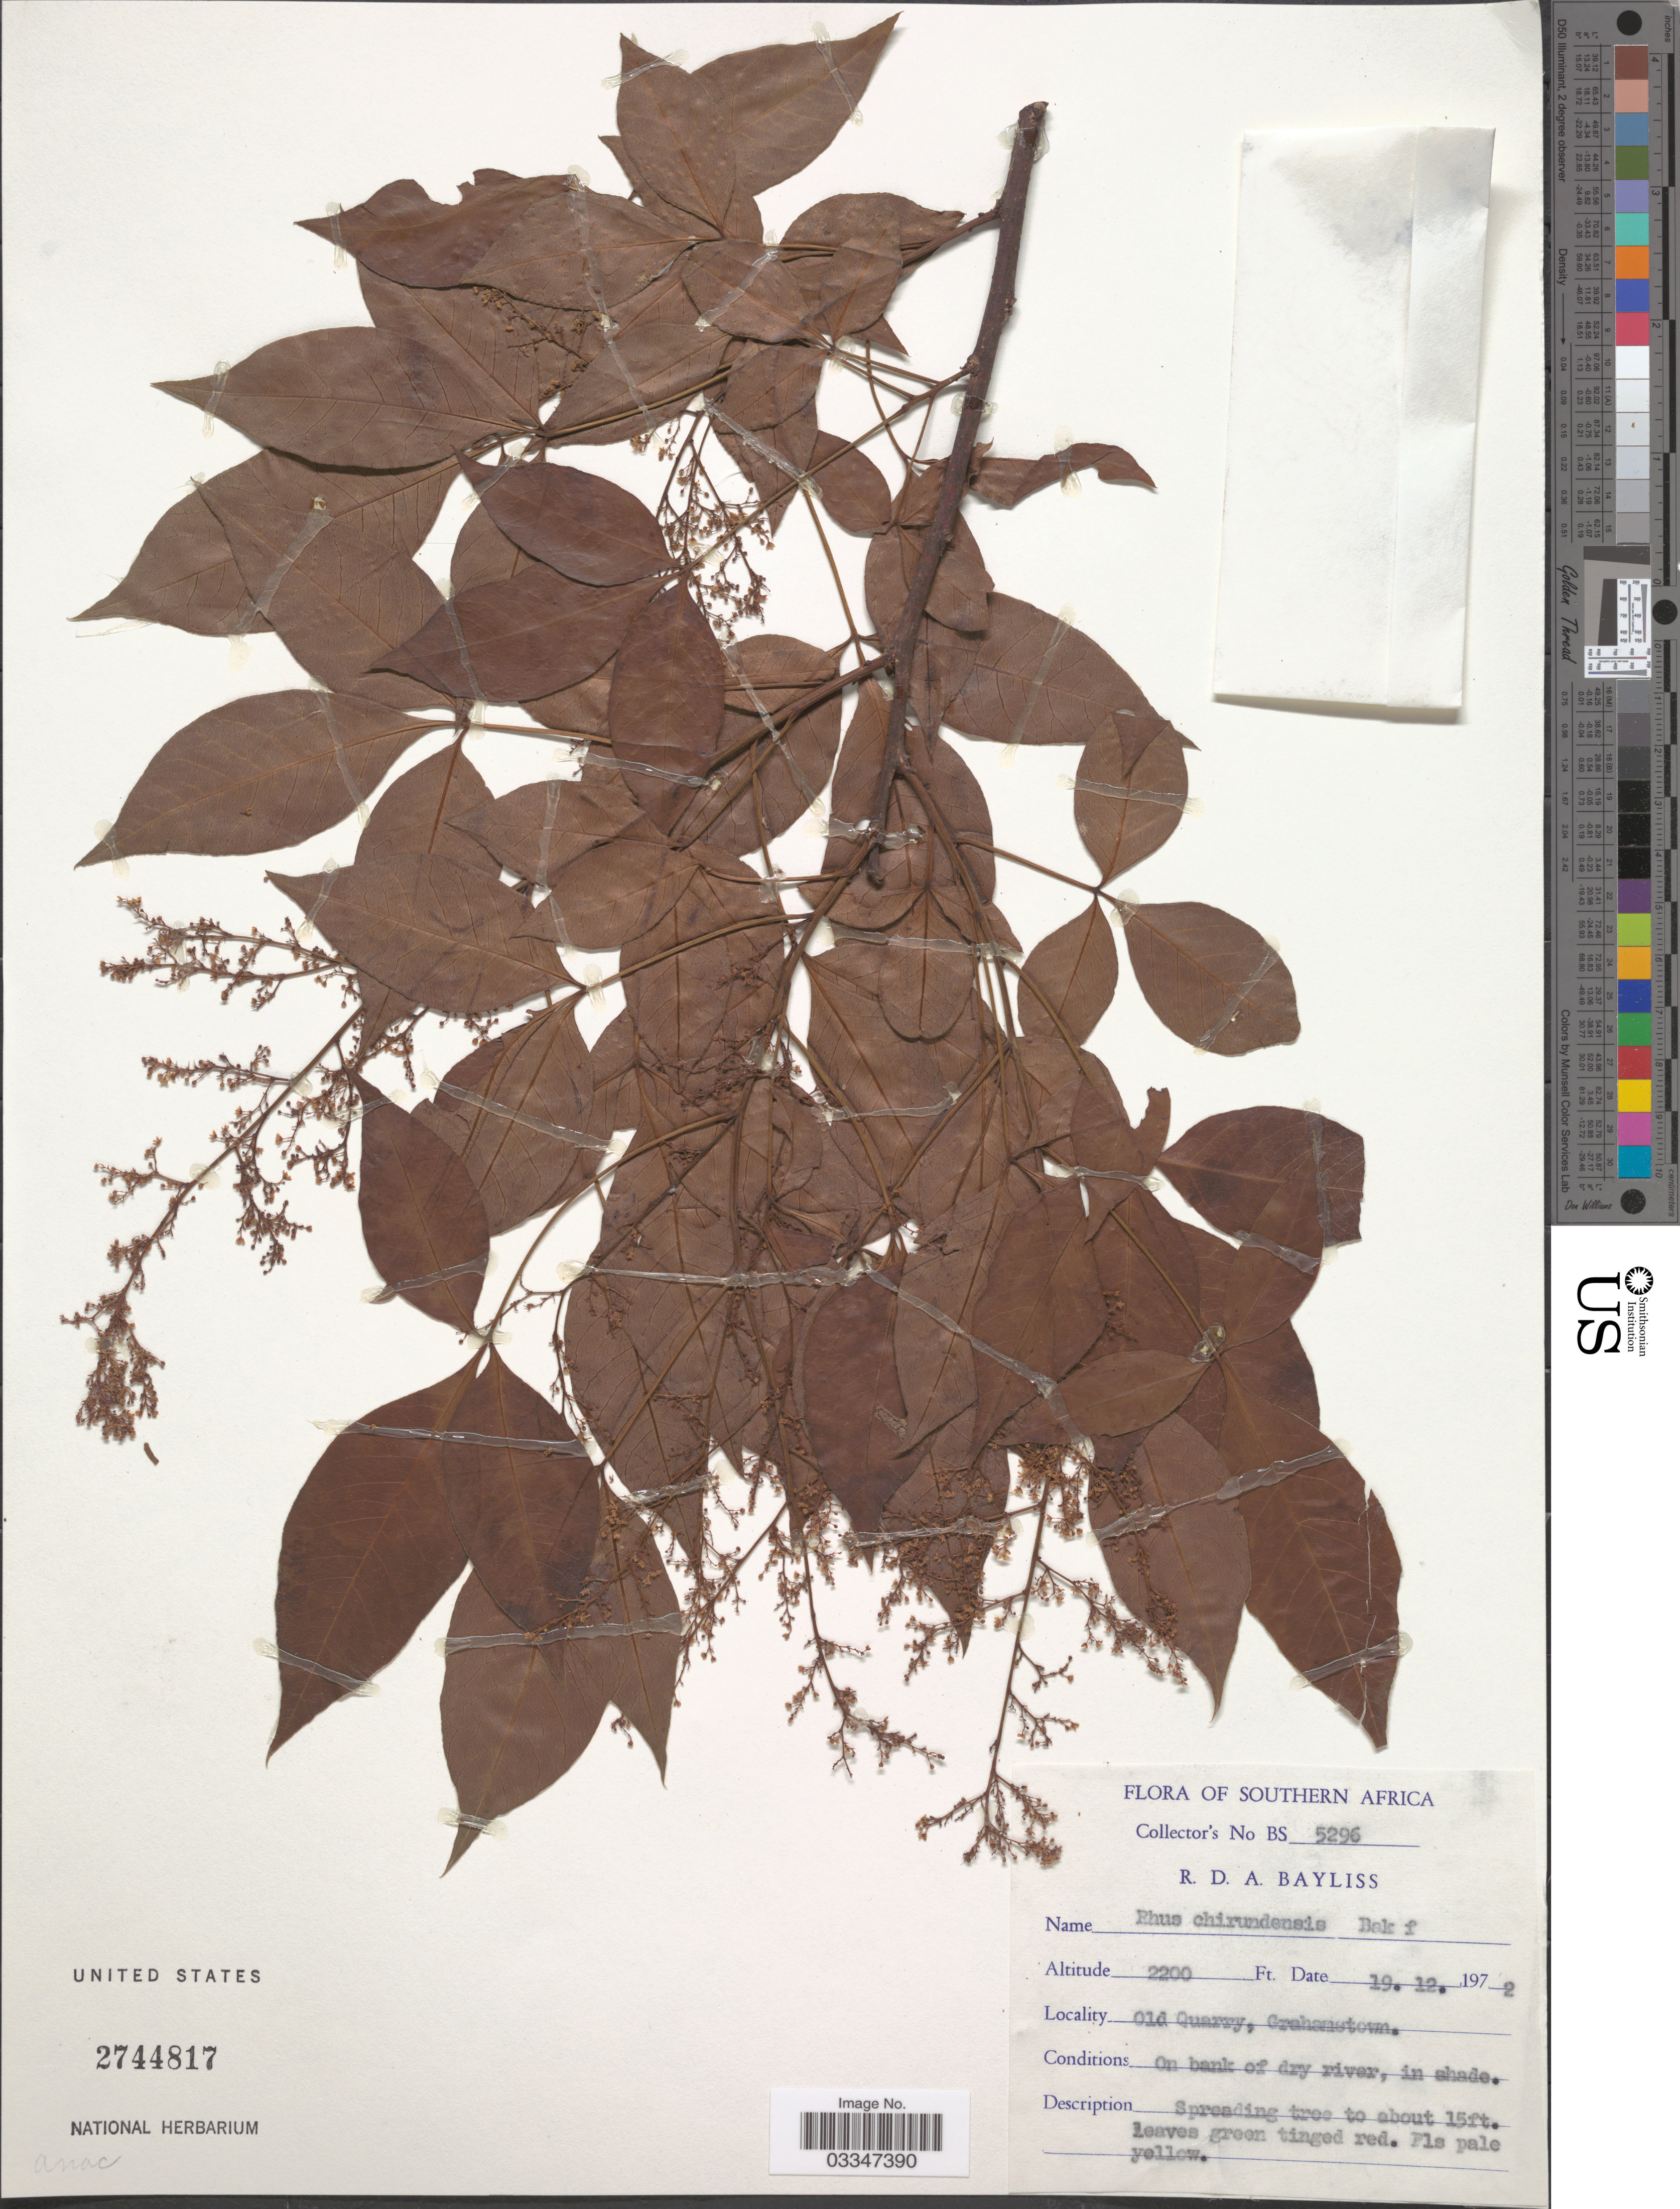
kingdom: Plantae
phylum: Tracheophyta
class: Magnoliopsida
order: Sapindales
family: Anacardiaceae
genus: Rhus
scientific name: Rhus chirindensis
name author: Baker f.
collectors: R. Bayliss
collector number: BS 5296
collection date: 1972-12-19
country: South Africa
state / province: Eastern Cape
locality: Southern Africa. Old Quarry, Grahamstown.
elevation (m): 671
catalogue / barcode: US 2744817